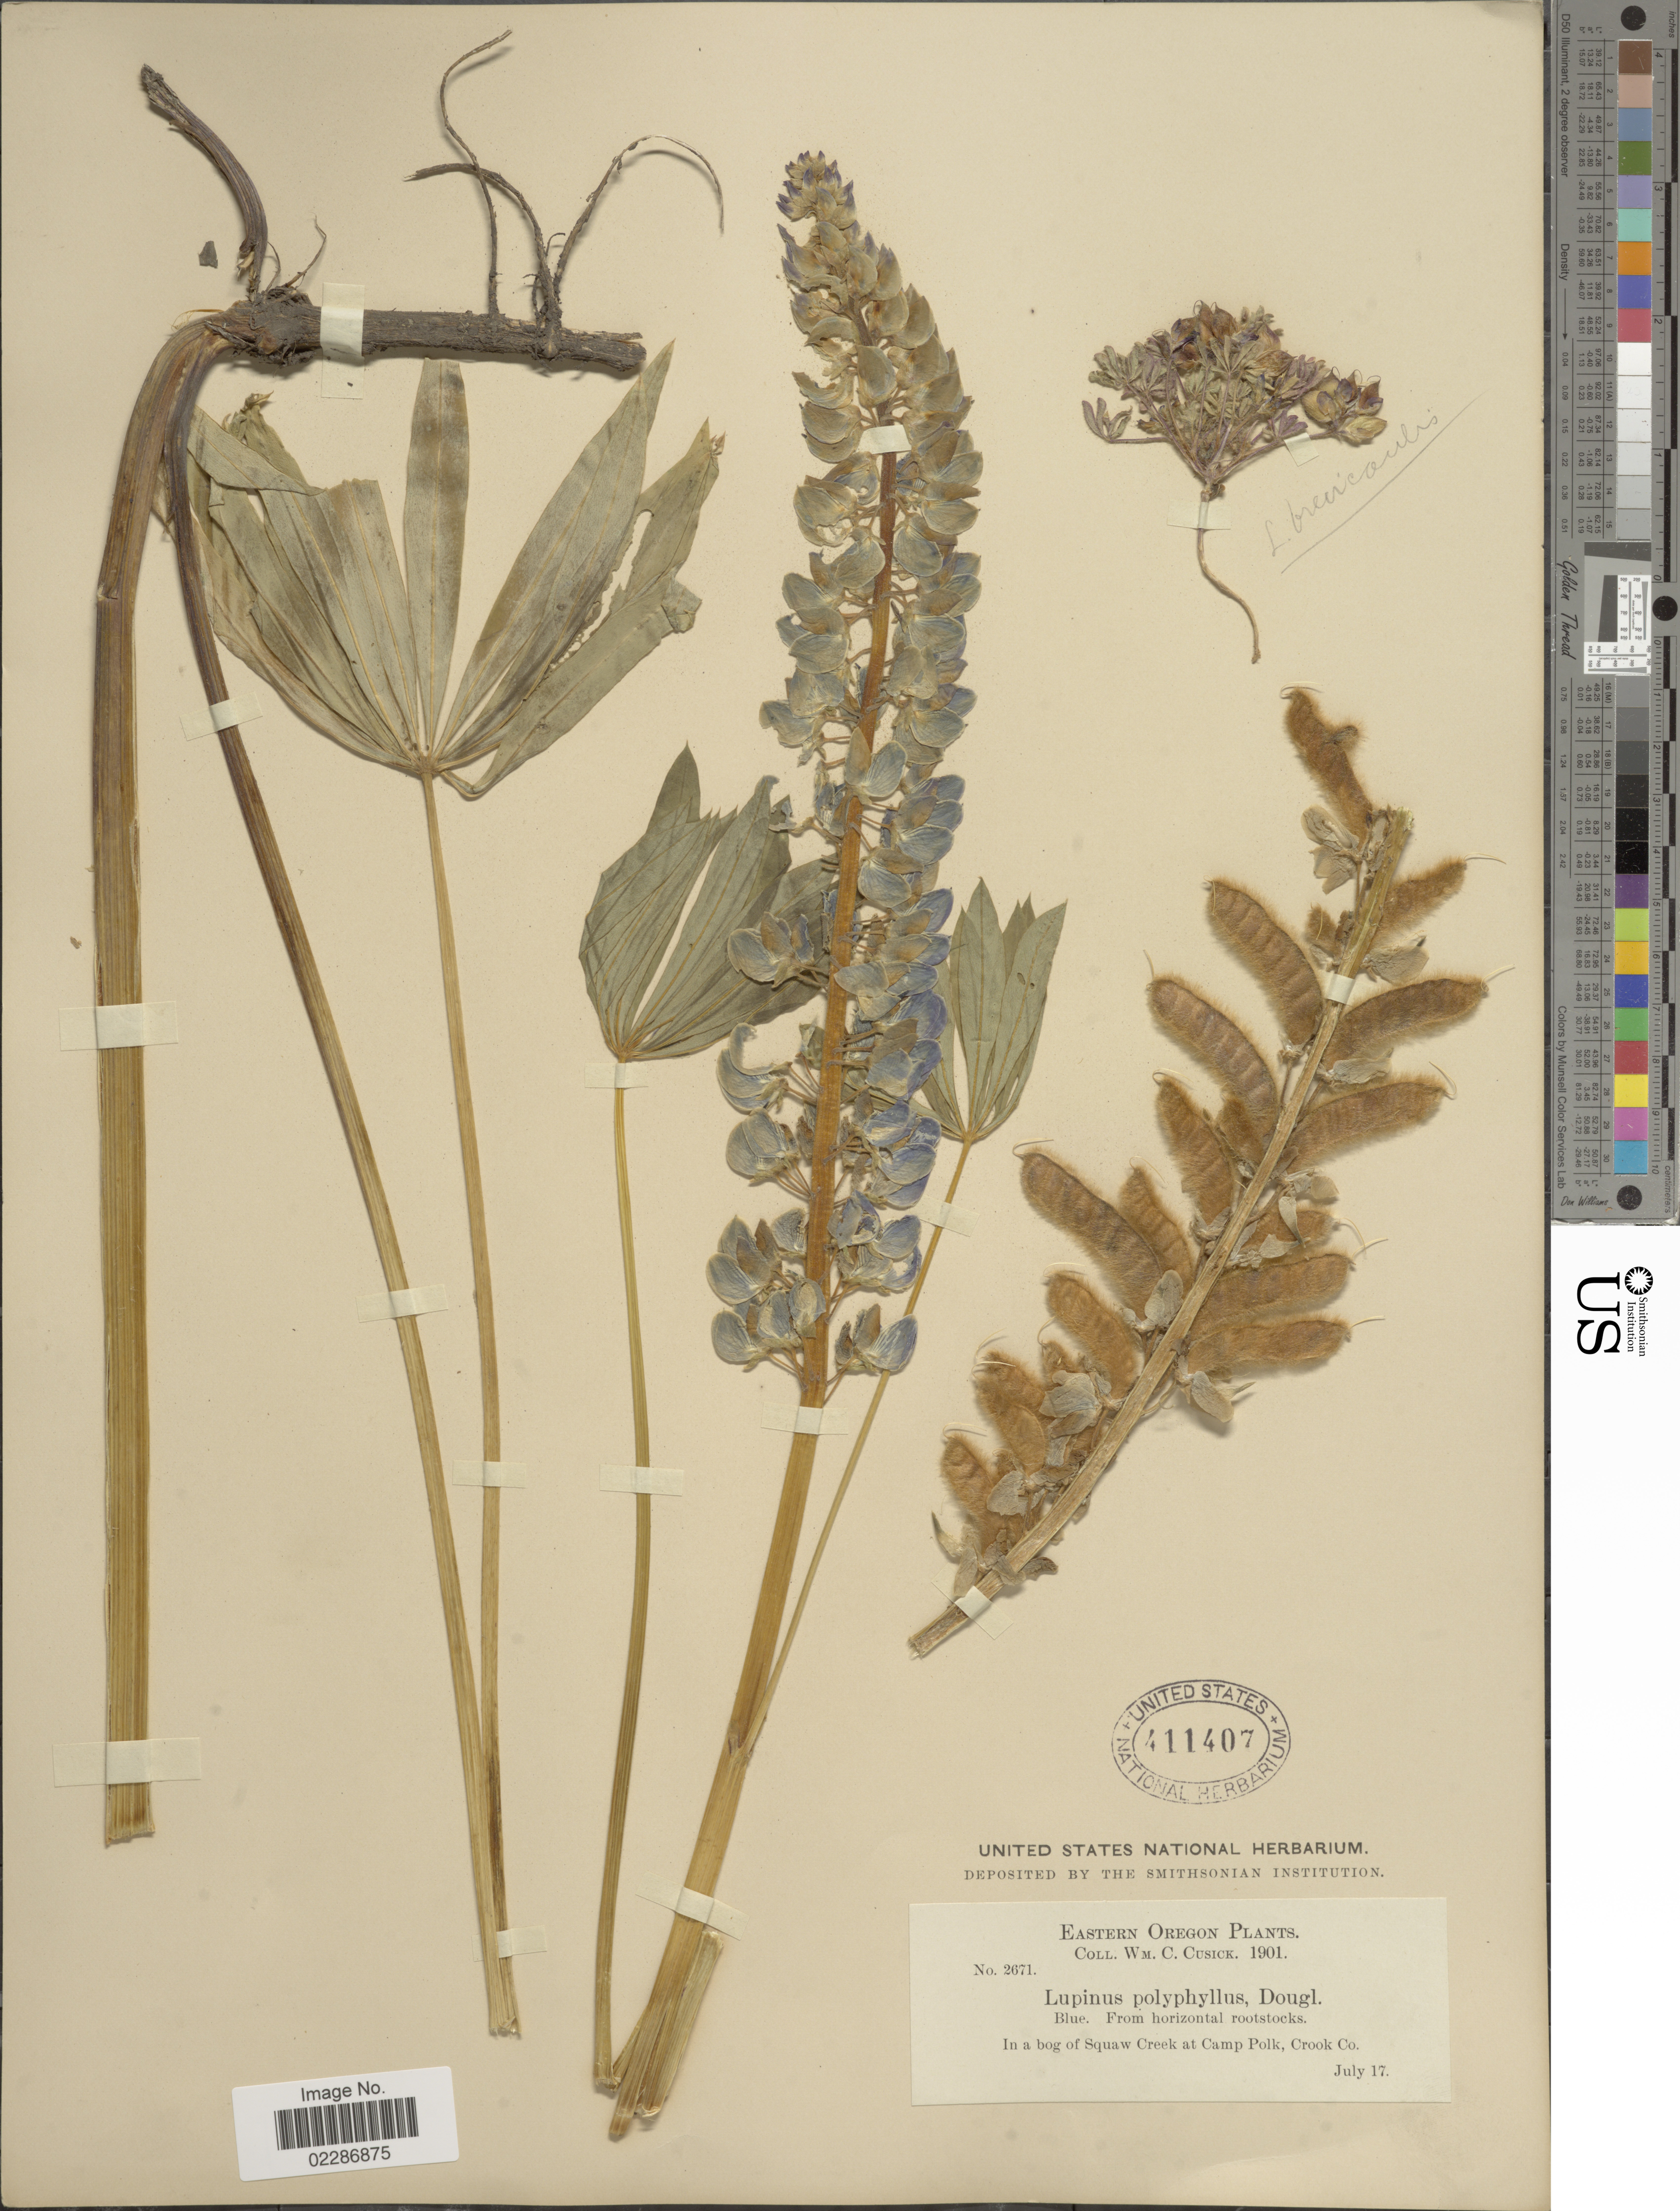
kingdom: Plantae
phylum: Tracheophyta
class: Magnoliopsida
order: Fabales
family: Fabaceae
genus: Lupinus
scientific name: Lupinus polyphyllus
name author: Lindl.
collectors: W. C. Cusick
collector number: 2671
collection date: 1901-07-17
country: United States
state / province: Oregon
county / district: Crook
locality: Eastern Oregon, In a bog of Squaw Creek at Camp Polk, Crook Co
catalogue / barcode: US 411407